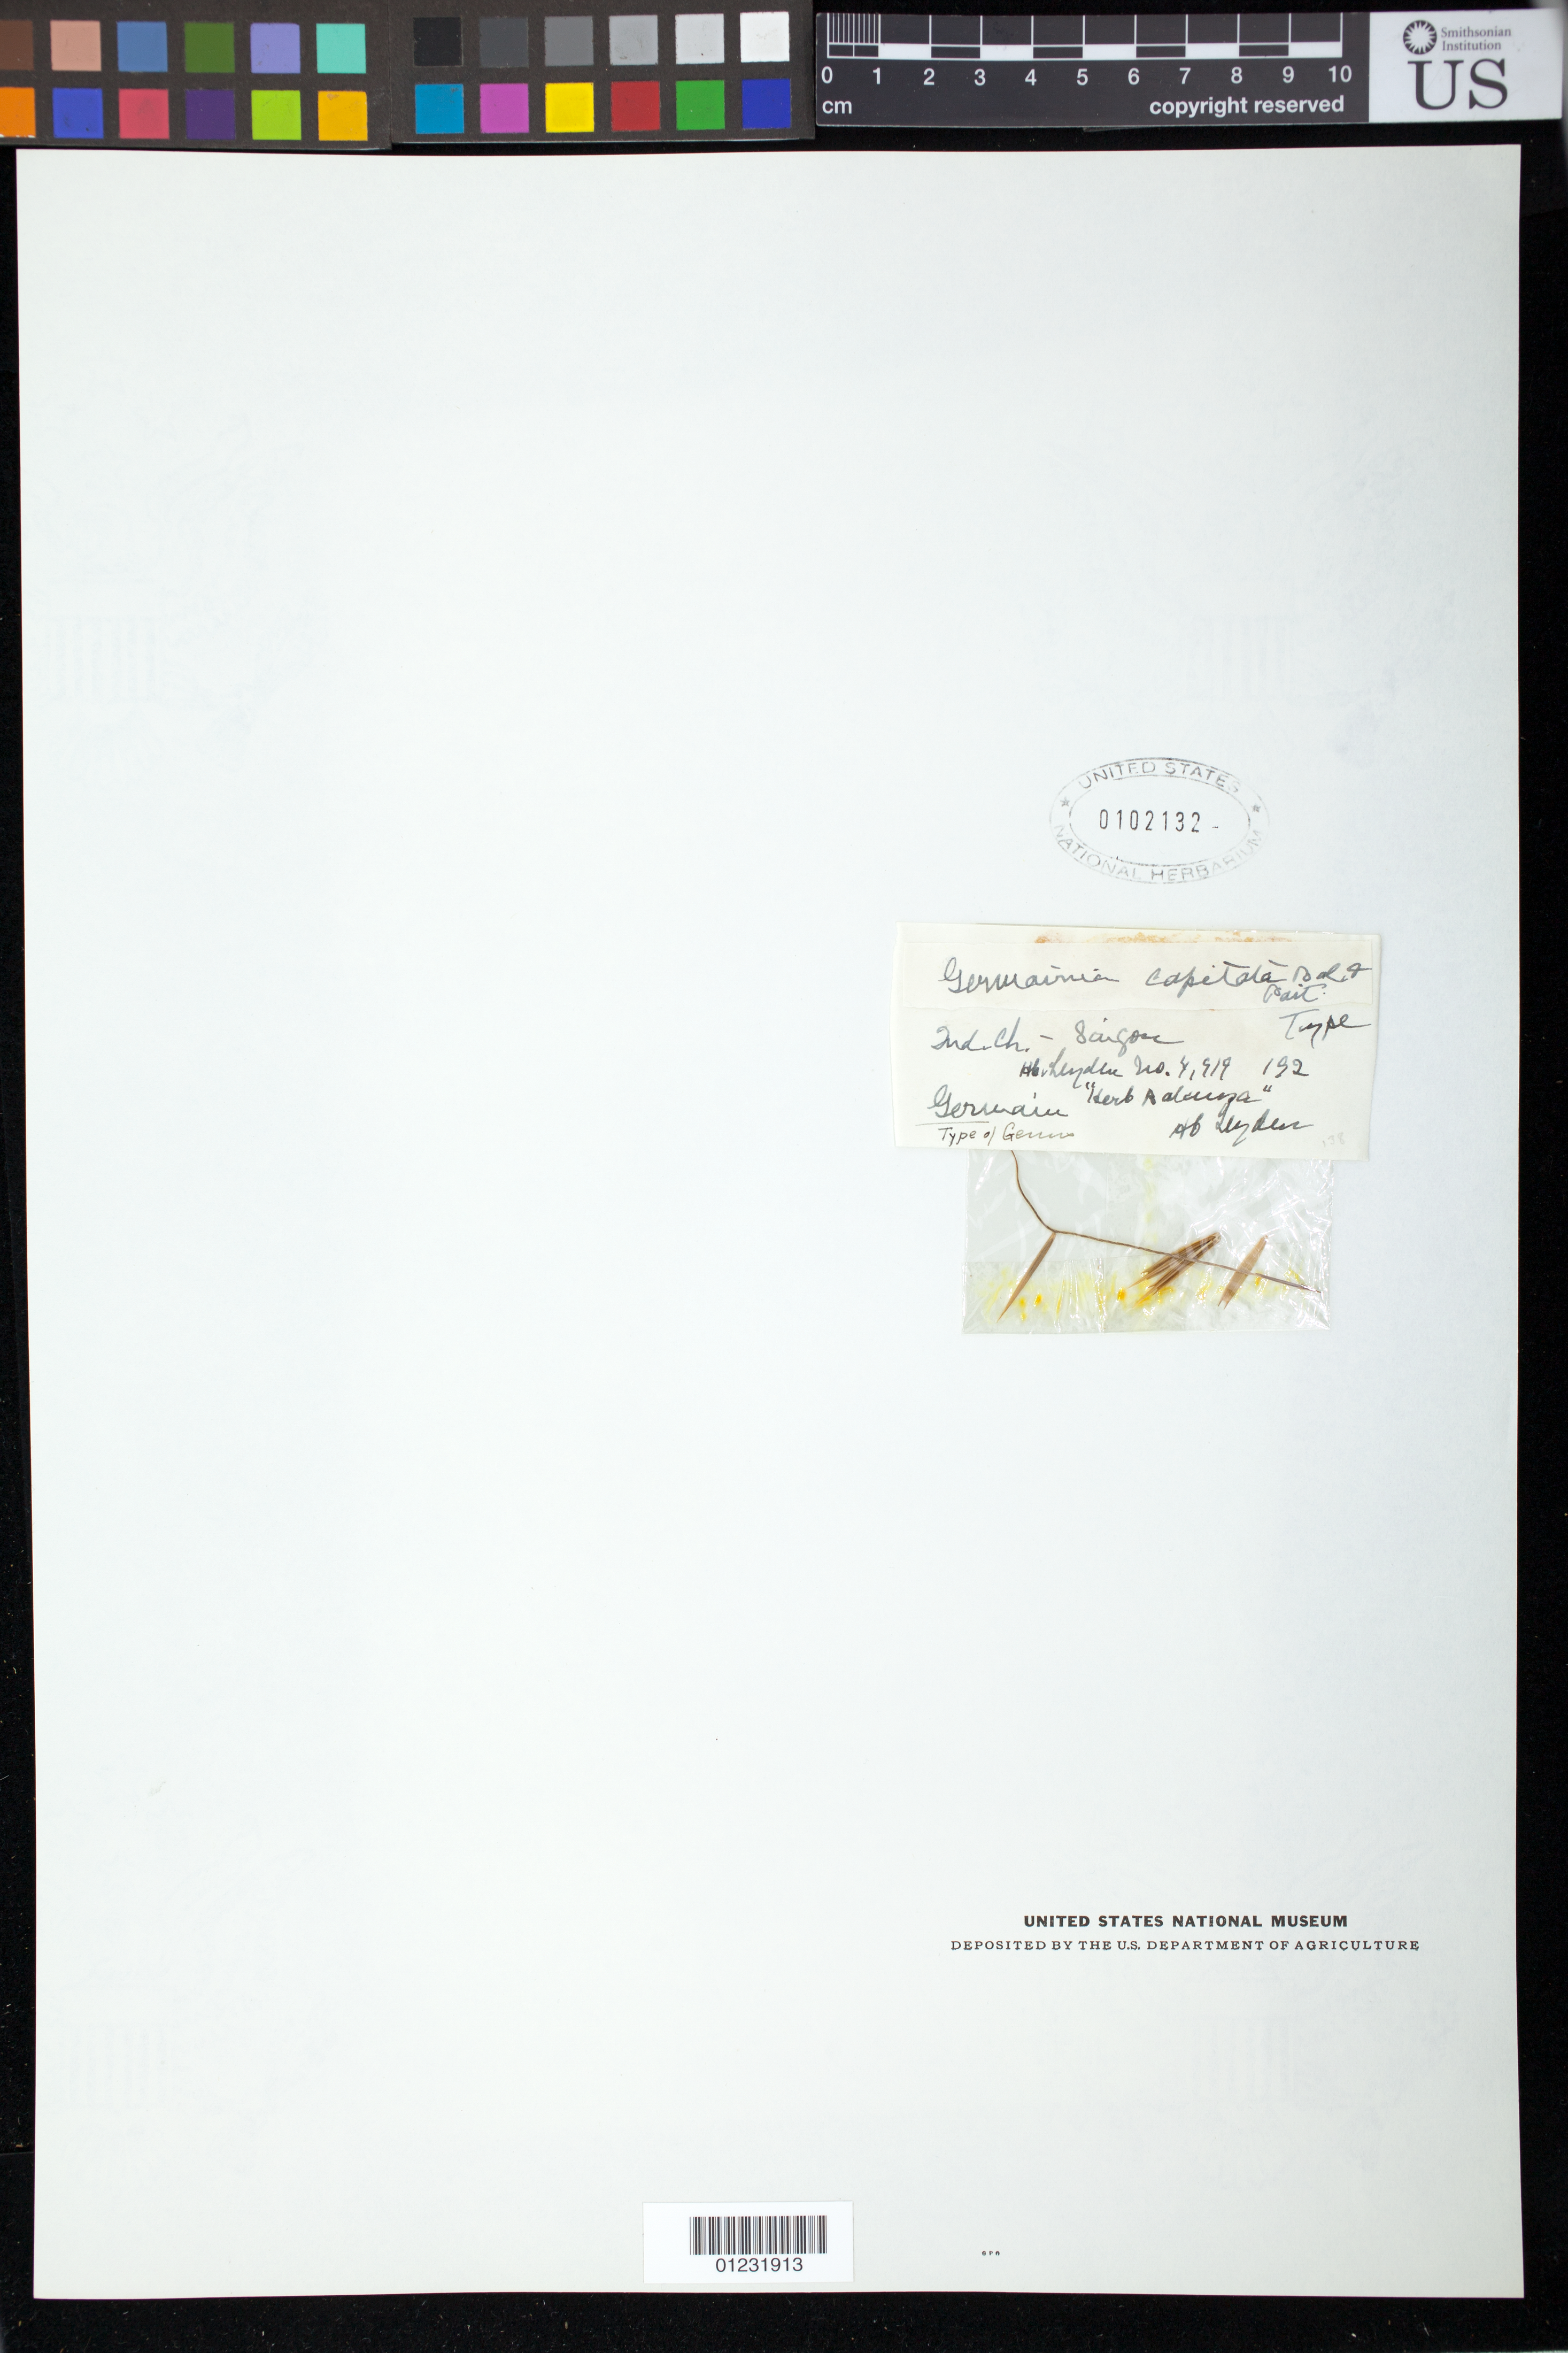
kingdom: Plantae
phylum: Tracheophyta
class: Liliopsida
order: Poales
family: Poaceae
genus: Germainia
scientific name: Germainia capitata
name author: Balansa & Poitr.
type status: Type Collection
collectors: R. Germain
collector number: Herb. Leyden 4919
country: Vietnam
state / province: Ho Chi Minh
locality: Indochina, Saigon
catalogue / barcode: US 102132